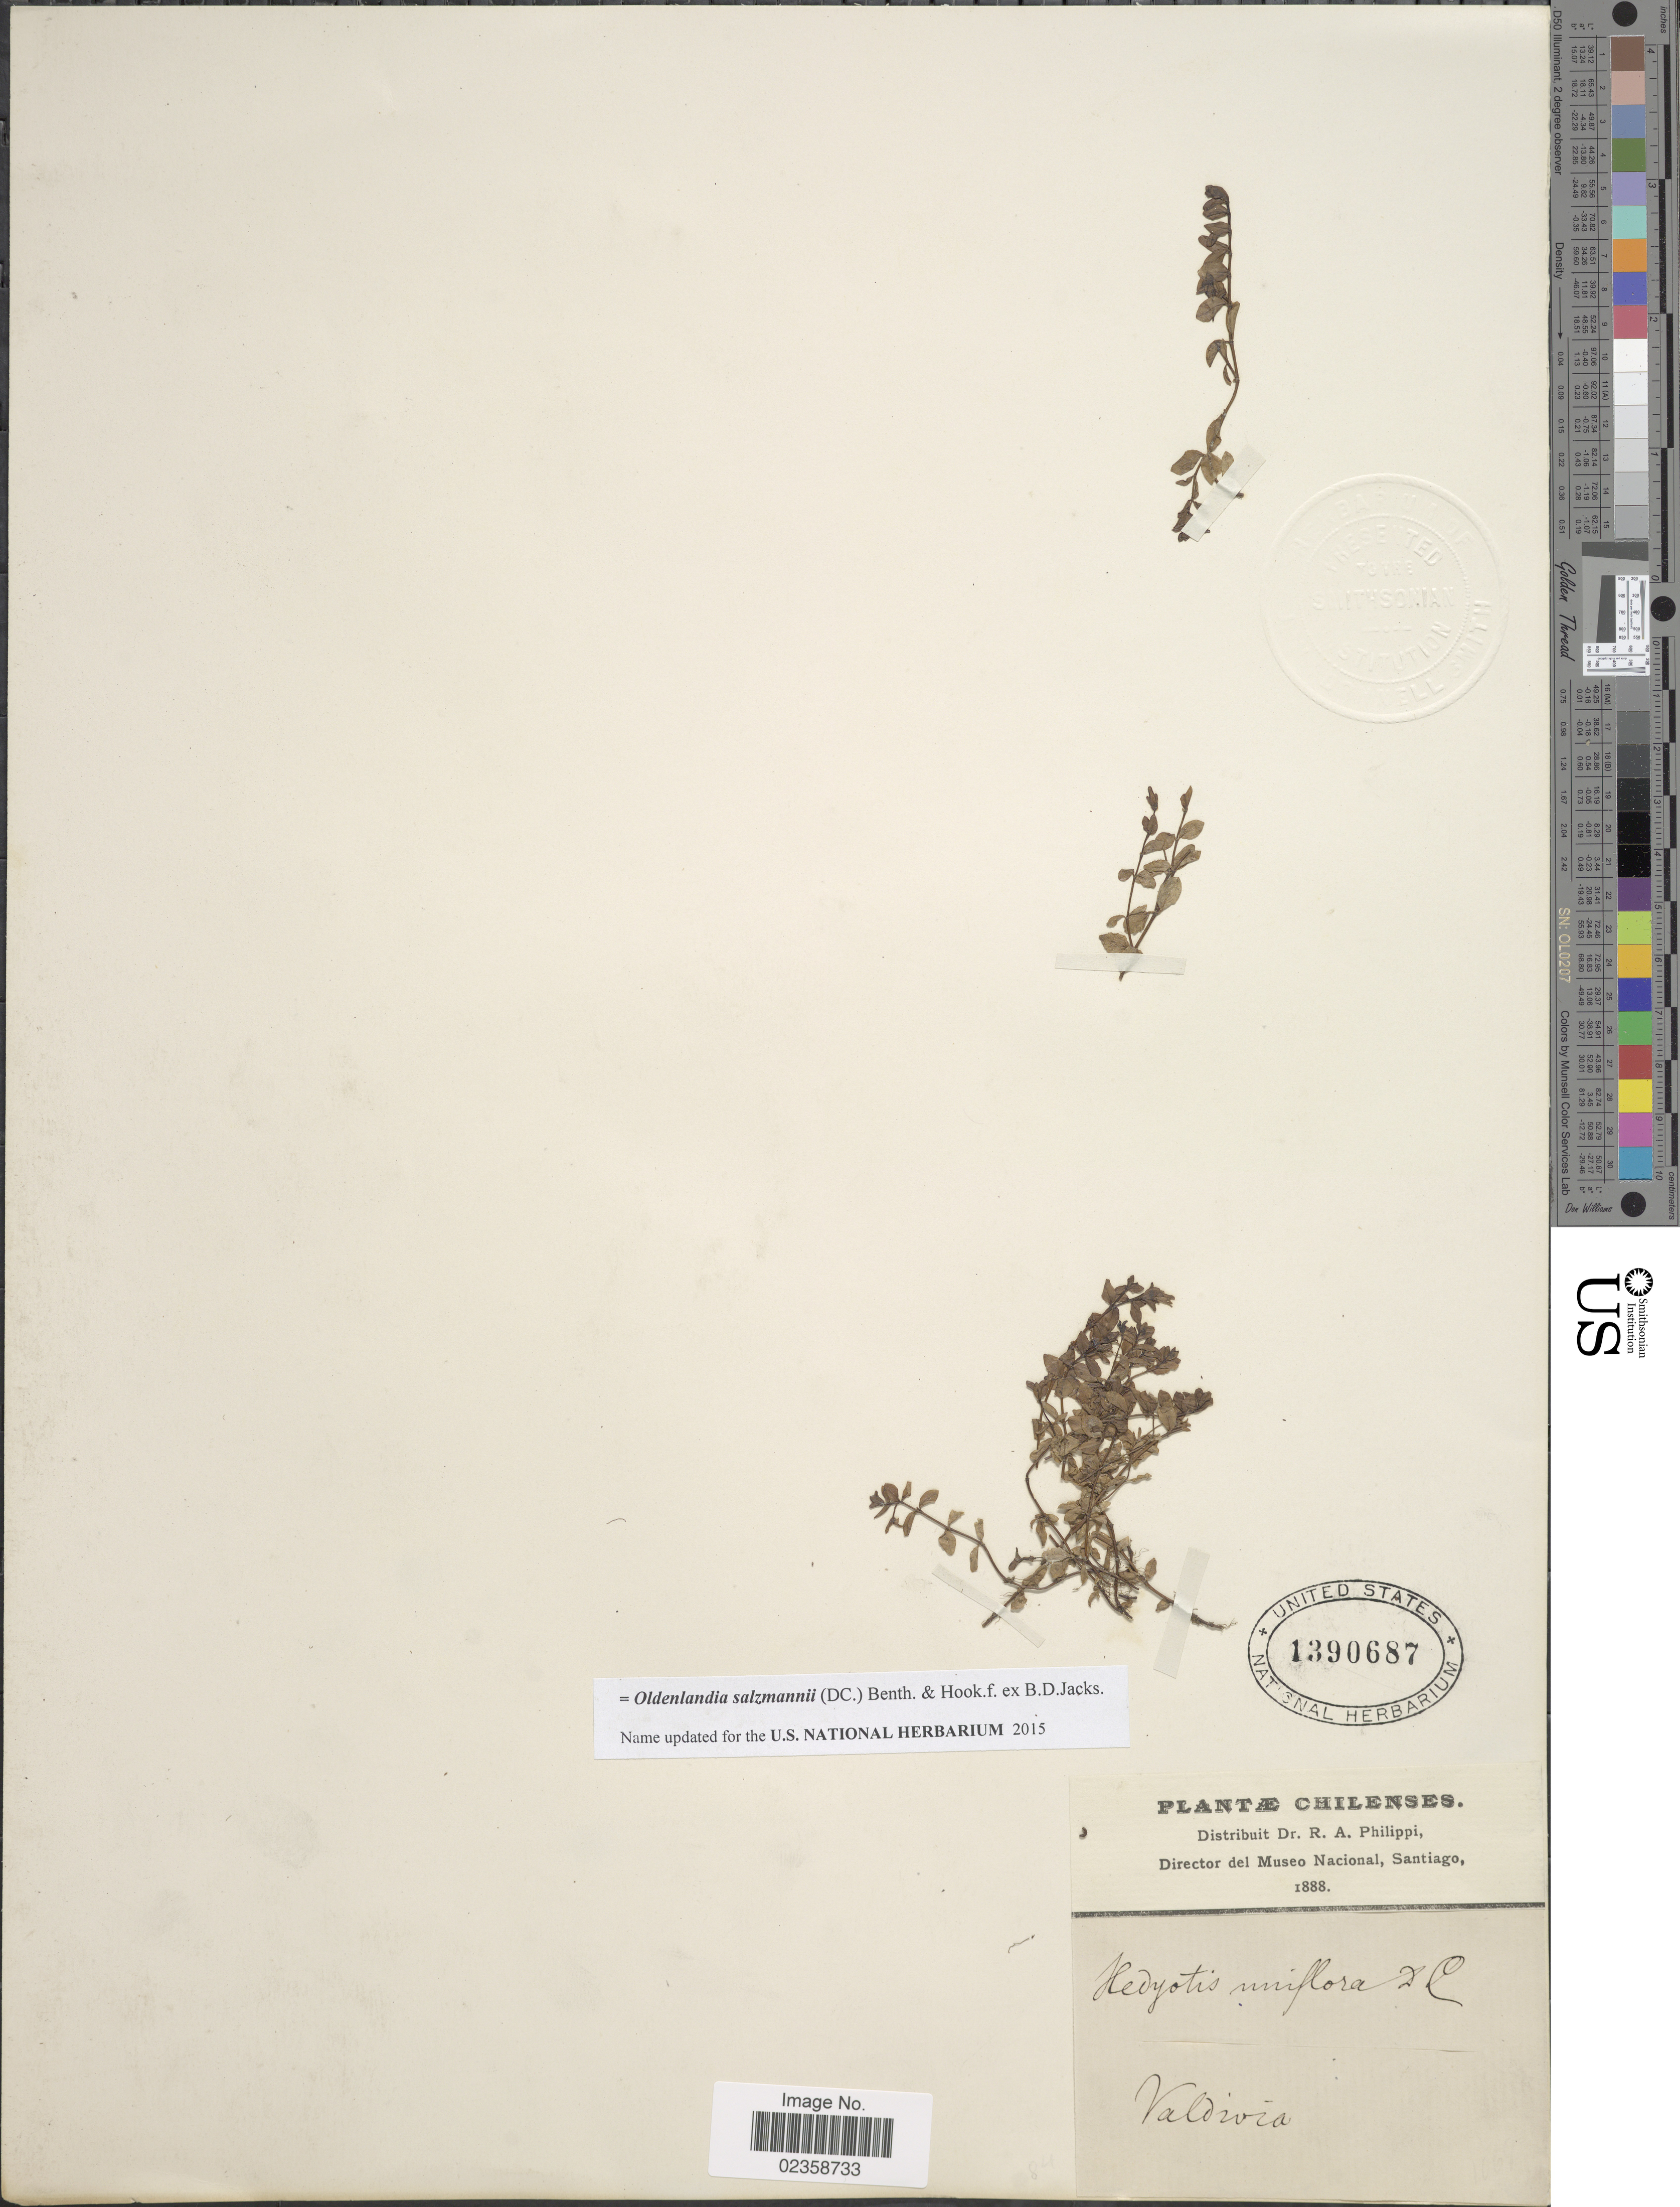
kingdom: Plantae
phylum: Tracheophyta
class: Magnoliopsida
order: Gentianales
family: Rubiaceae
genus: Oldenlandia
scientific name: Oldenlandia salzmannii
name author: (DC.) Benth. & Hook. f. ex B.D. Jacks.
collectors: R. A. Philippi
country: Chile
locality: Chilenses. Valdivia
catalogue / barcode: US 1390687